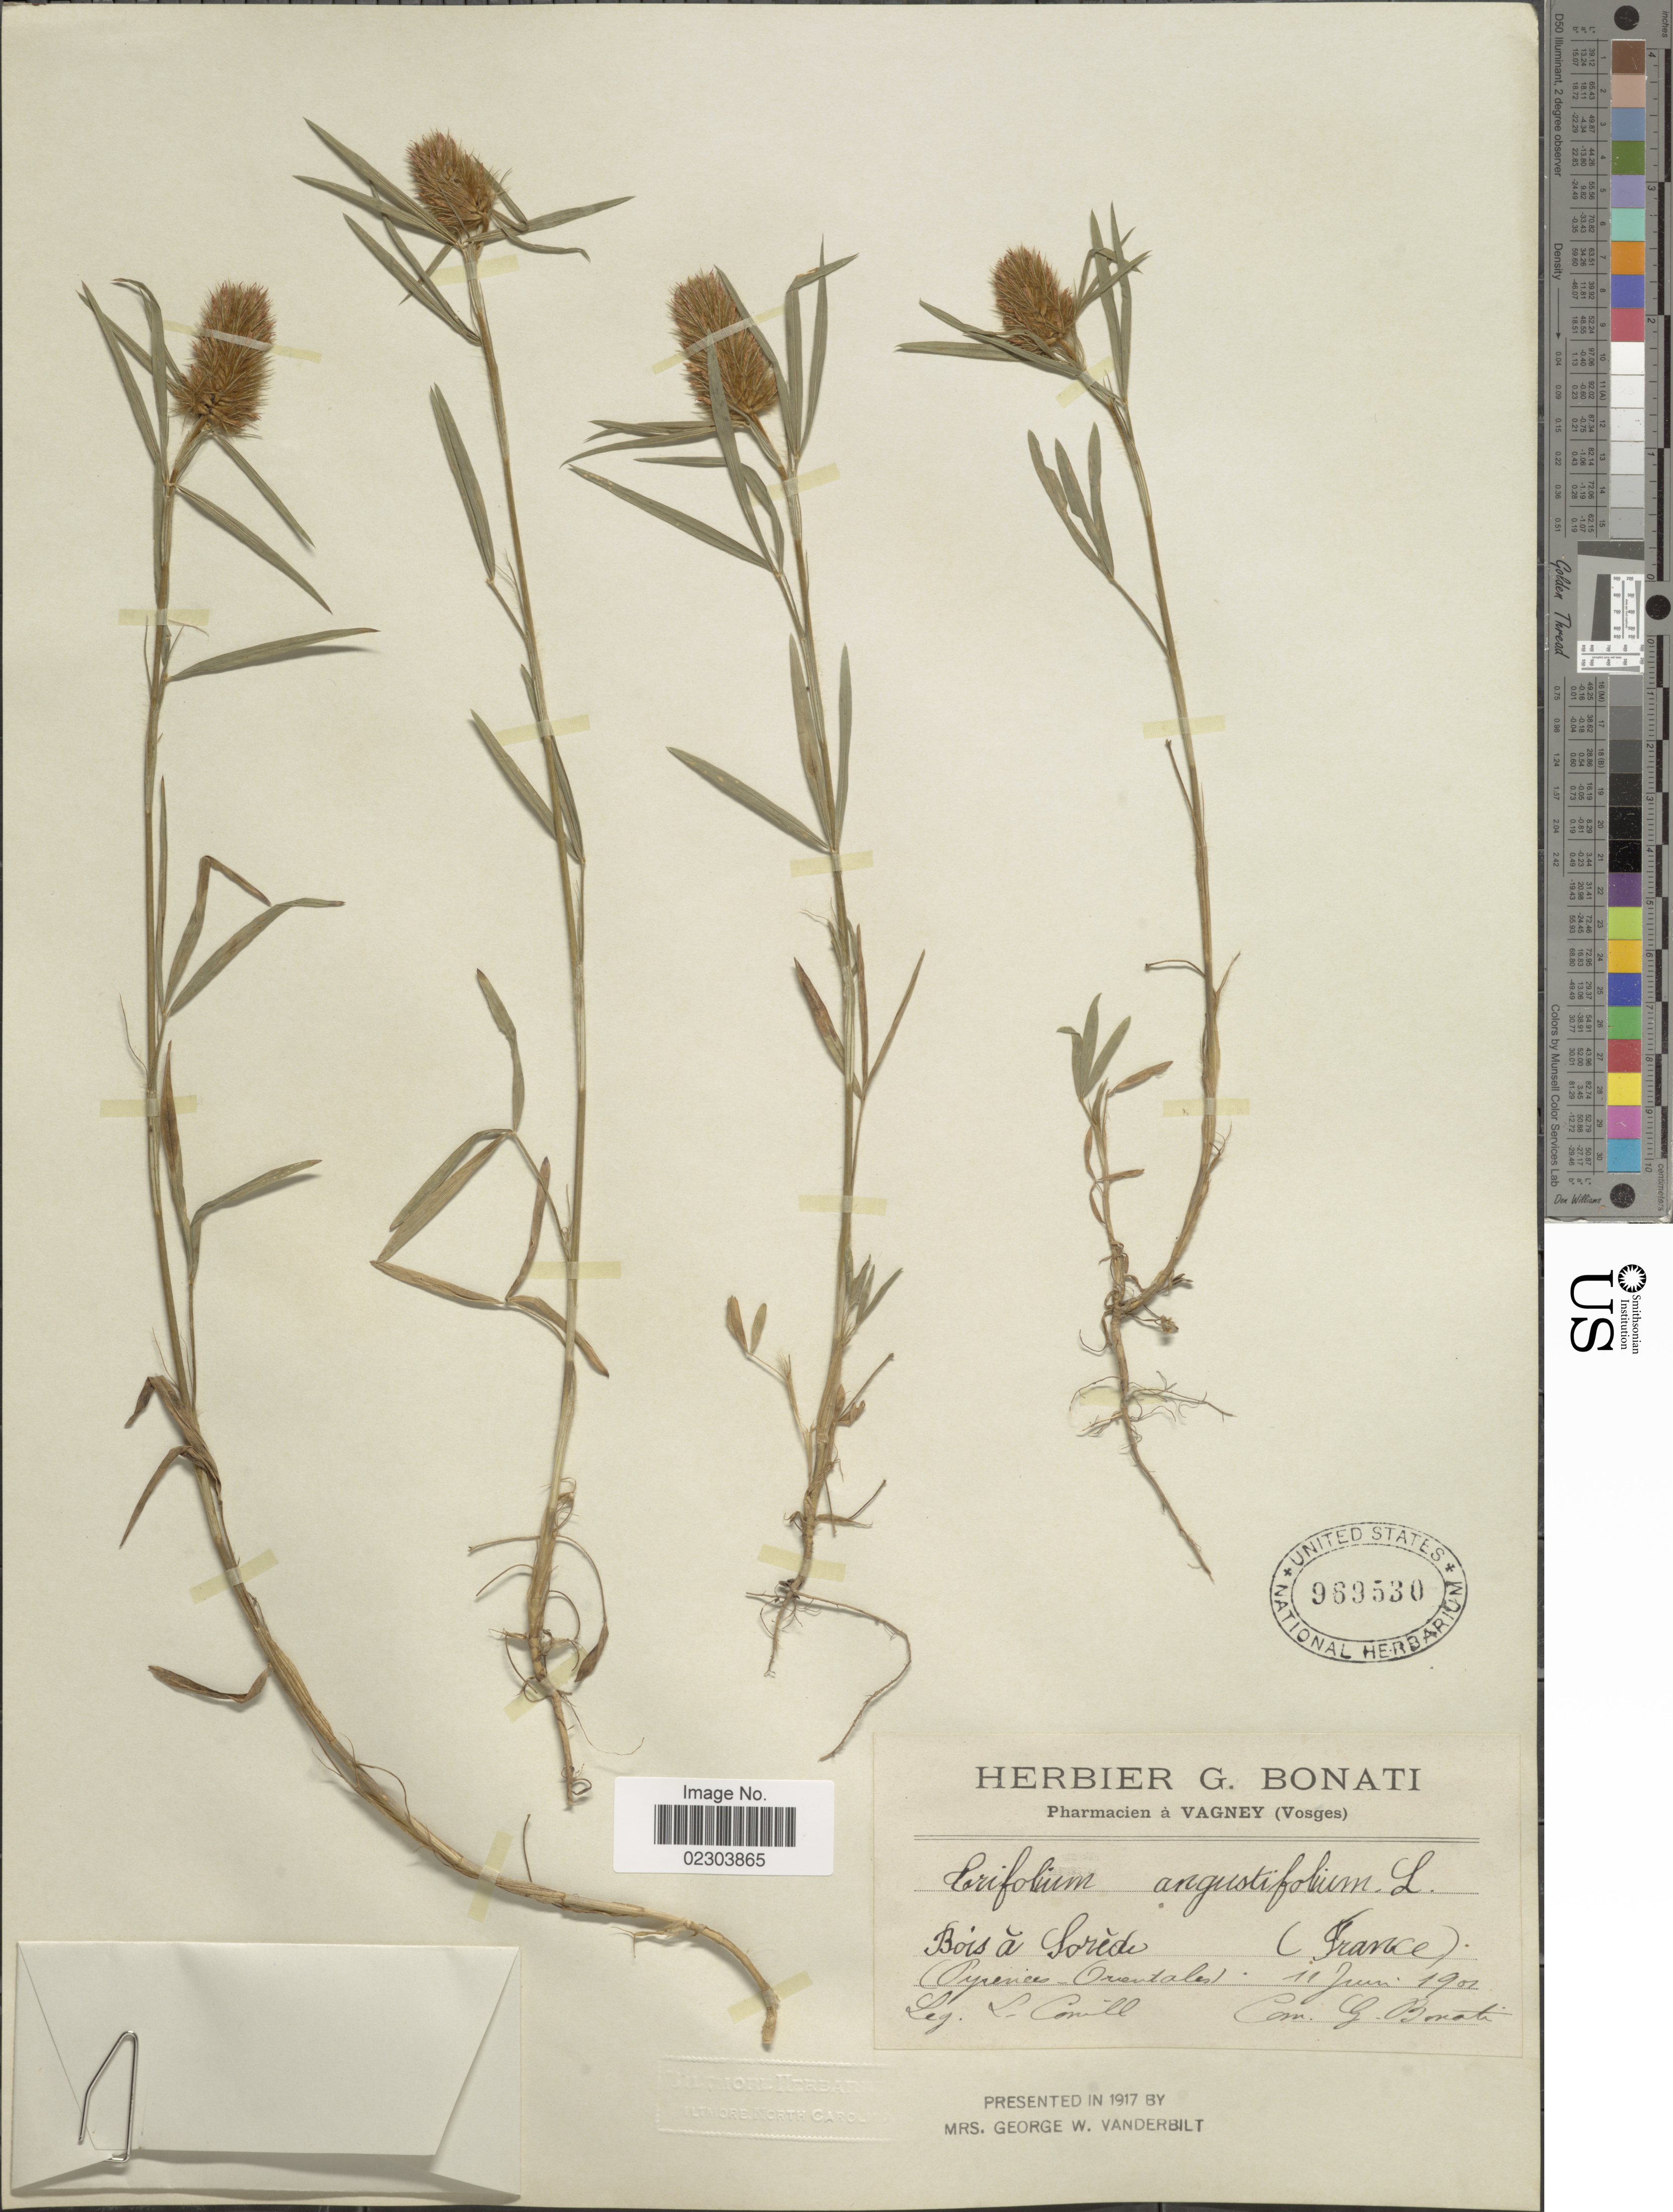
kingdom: Plantae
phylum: Tracheophyta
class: Magnoliopsida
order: Fabales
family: Fabaceae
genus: Trifolium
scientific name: Trifolium angustifolium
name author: L.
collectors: Conill, L.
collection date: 1901-06-11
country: France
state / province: Occitanie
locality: Bois a Sorede (Pyrenes-Orientaes) [interpreted]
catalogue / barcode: US 969530